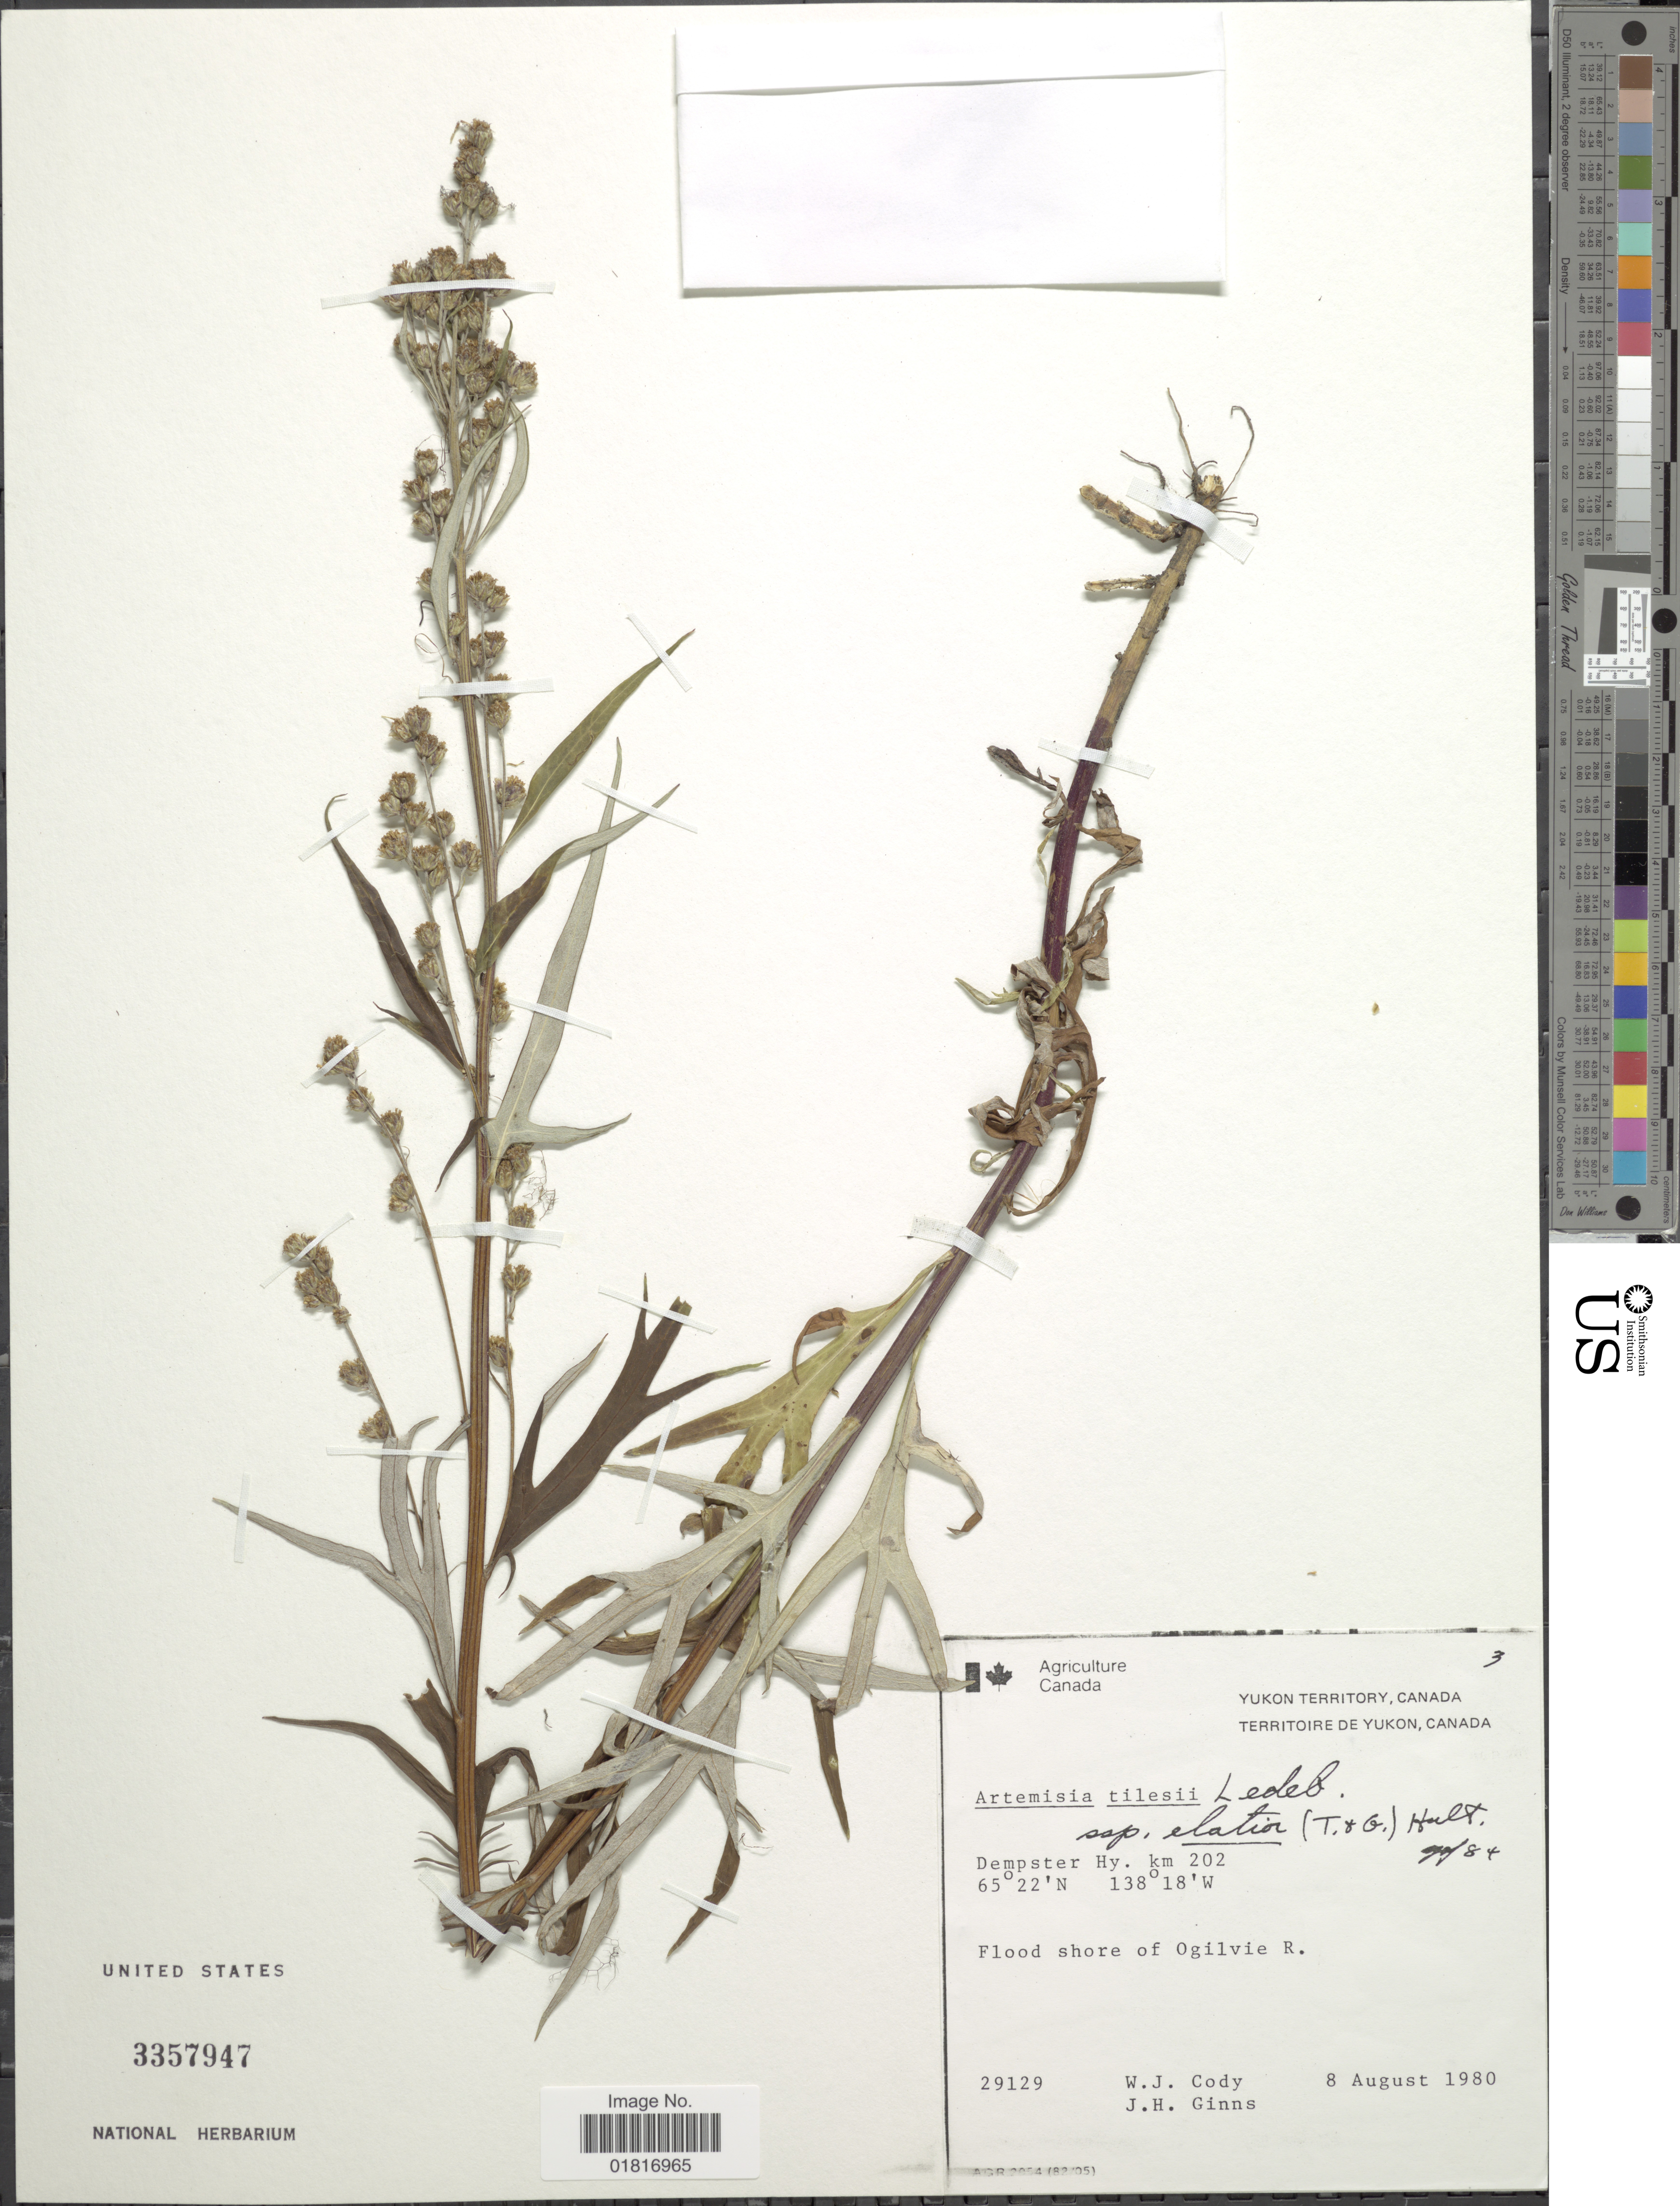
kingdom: Plantae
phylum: Tracheophyta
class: Magnoliopsida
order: Asterales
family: Asteraceae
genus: Artemisia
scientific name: Artemisia tilesii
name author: Ledeb.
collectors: W. Cody & J. Ginns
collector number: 29129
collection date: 1980-08-08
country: Canada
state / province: Yukon Territory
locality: Dempster Hy. km 202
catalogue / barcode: US 3357947